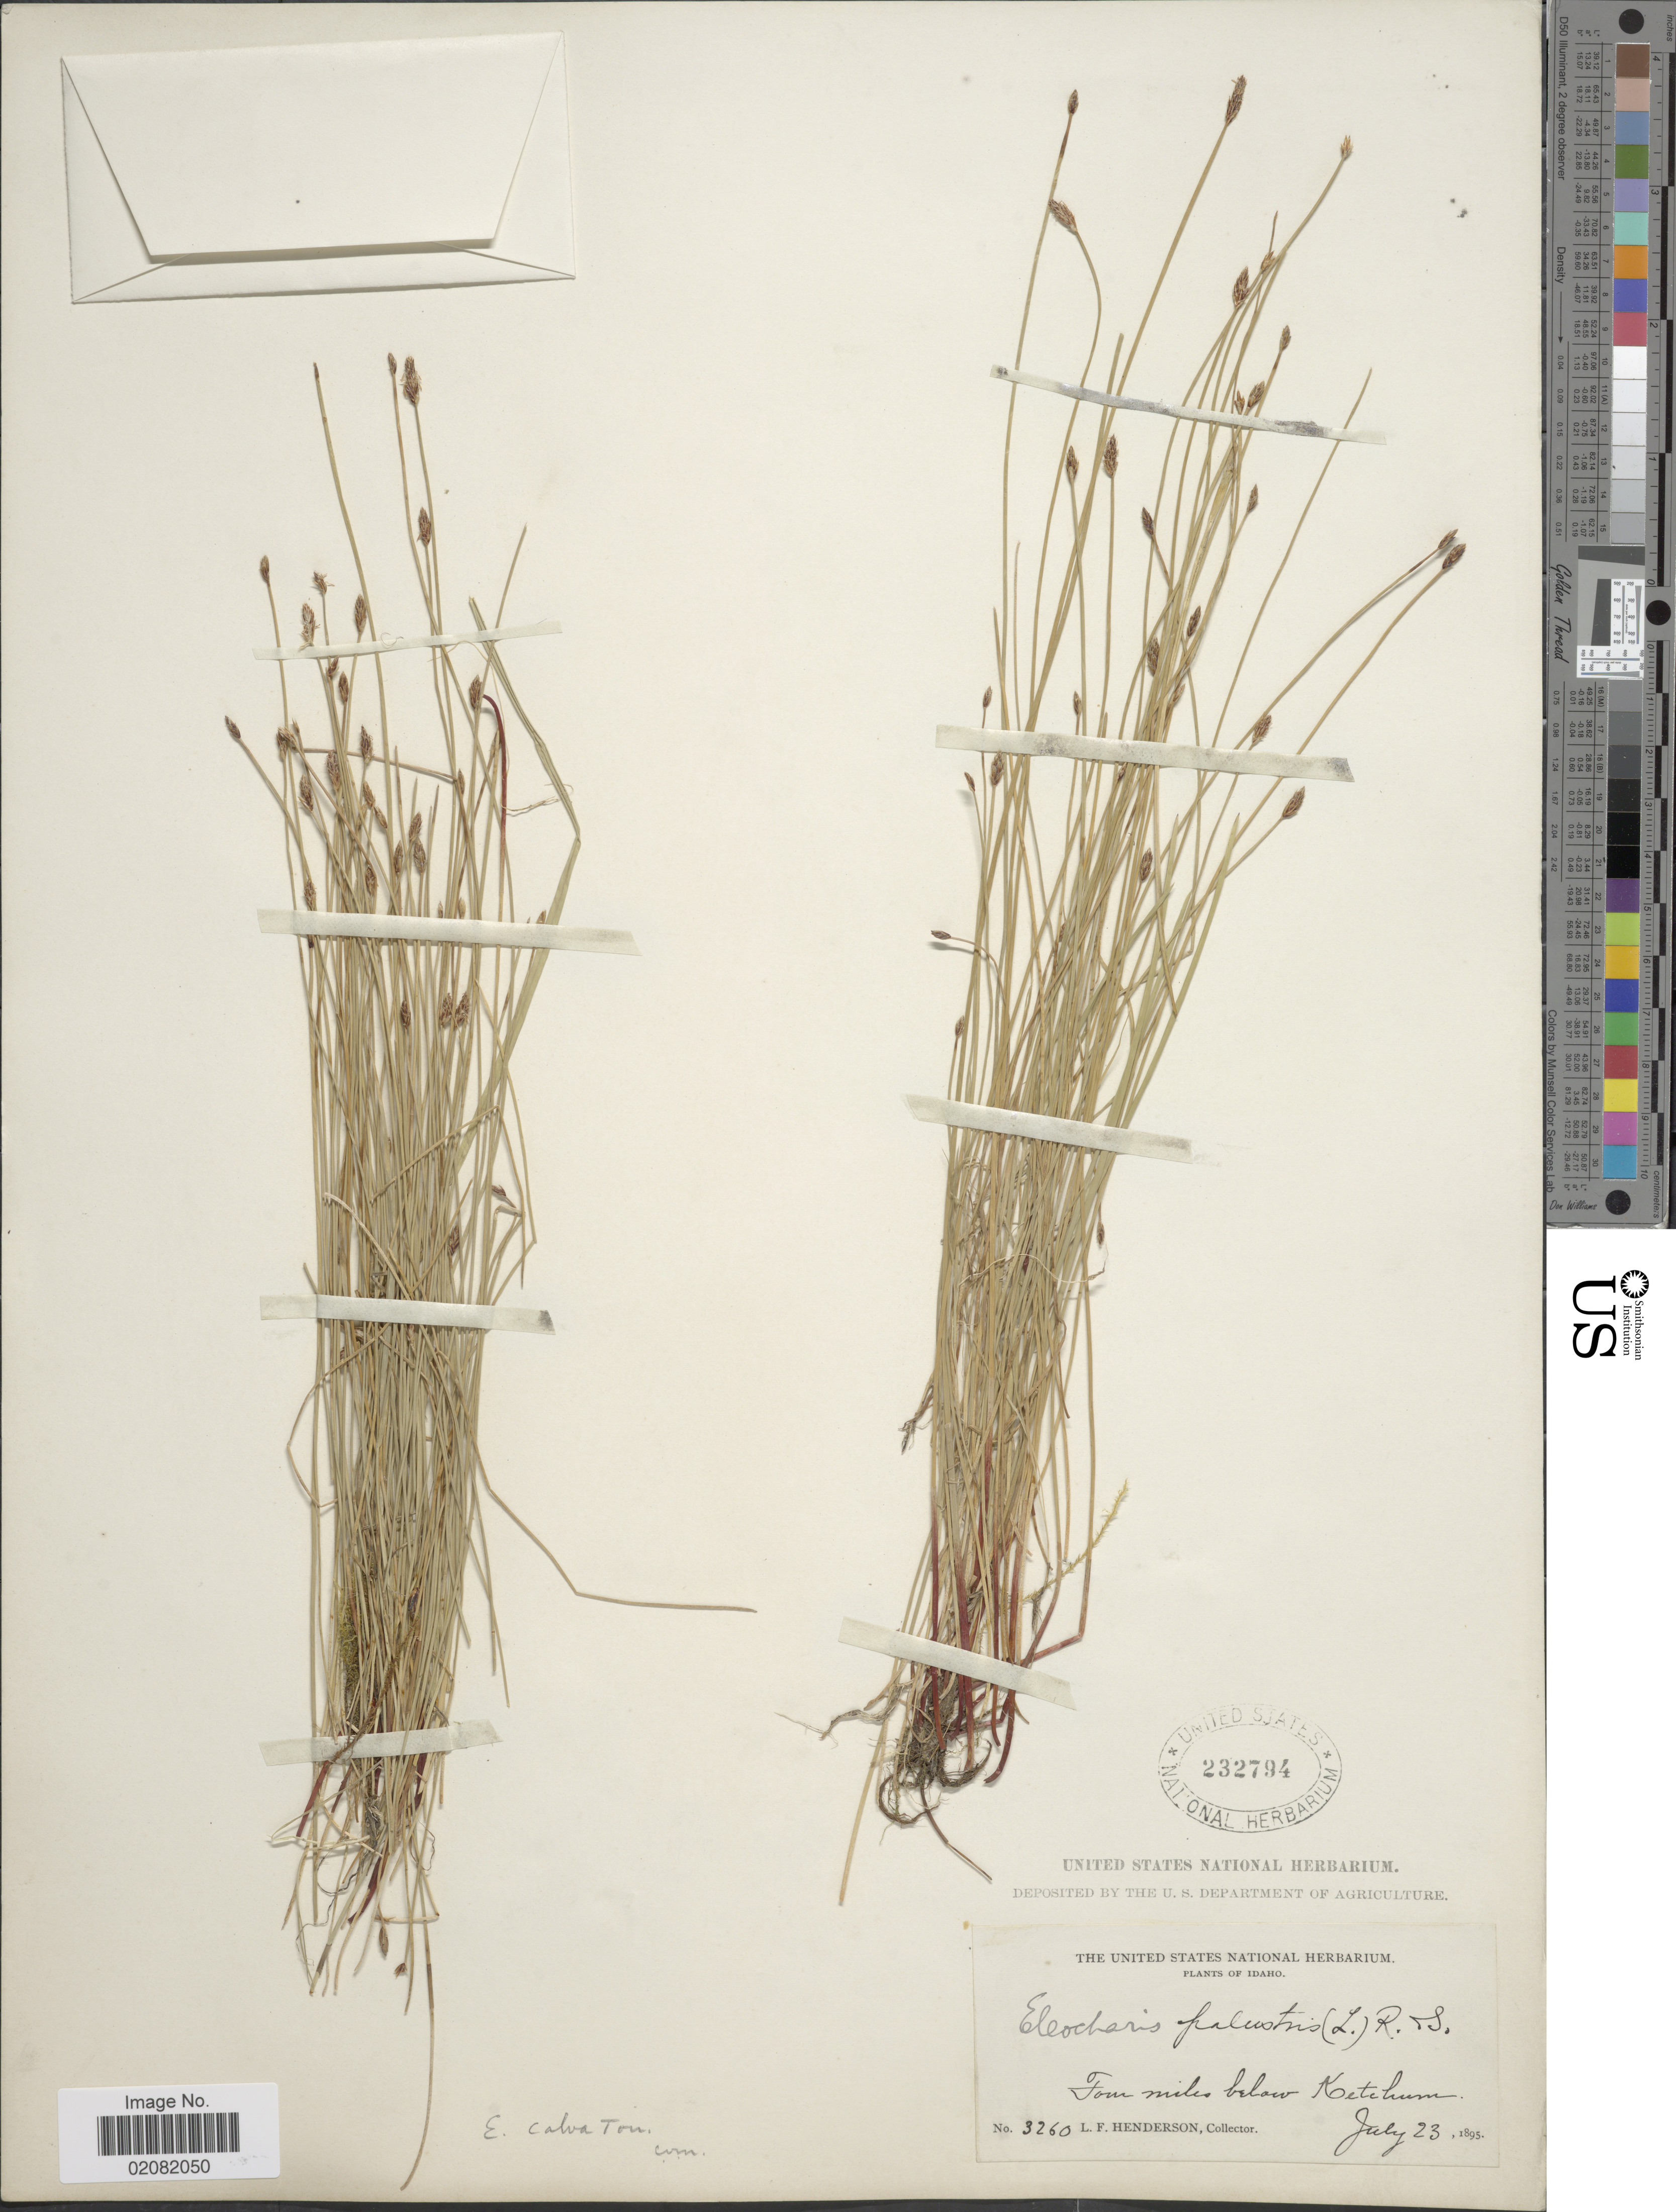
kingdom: Plantae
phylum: Tracheophyta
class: Liliopsida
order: Poales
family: Cyperaceae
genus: Eleocharis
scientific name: Eleocharis erythropoda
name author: Steud.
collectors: L. Henderson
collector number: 3260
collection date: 1895-07-23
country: United States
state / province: Idaho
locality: Four miles below Ketehum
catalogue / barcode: US 232794